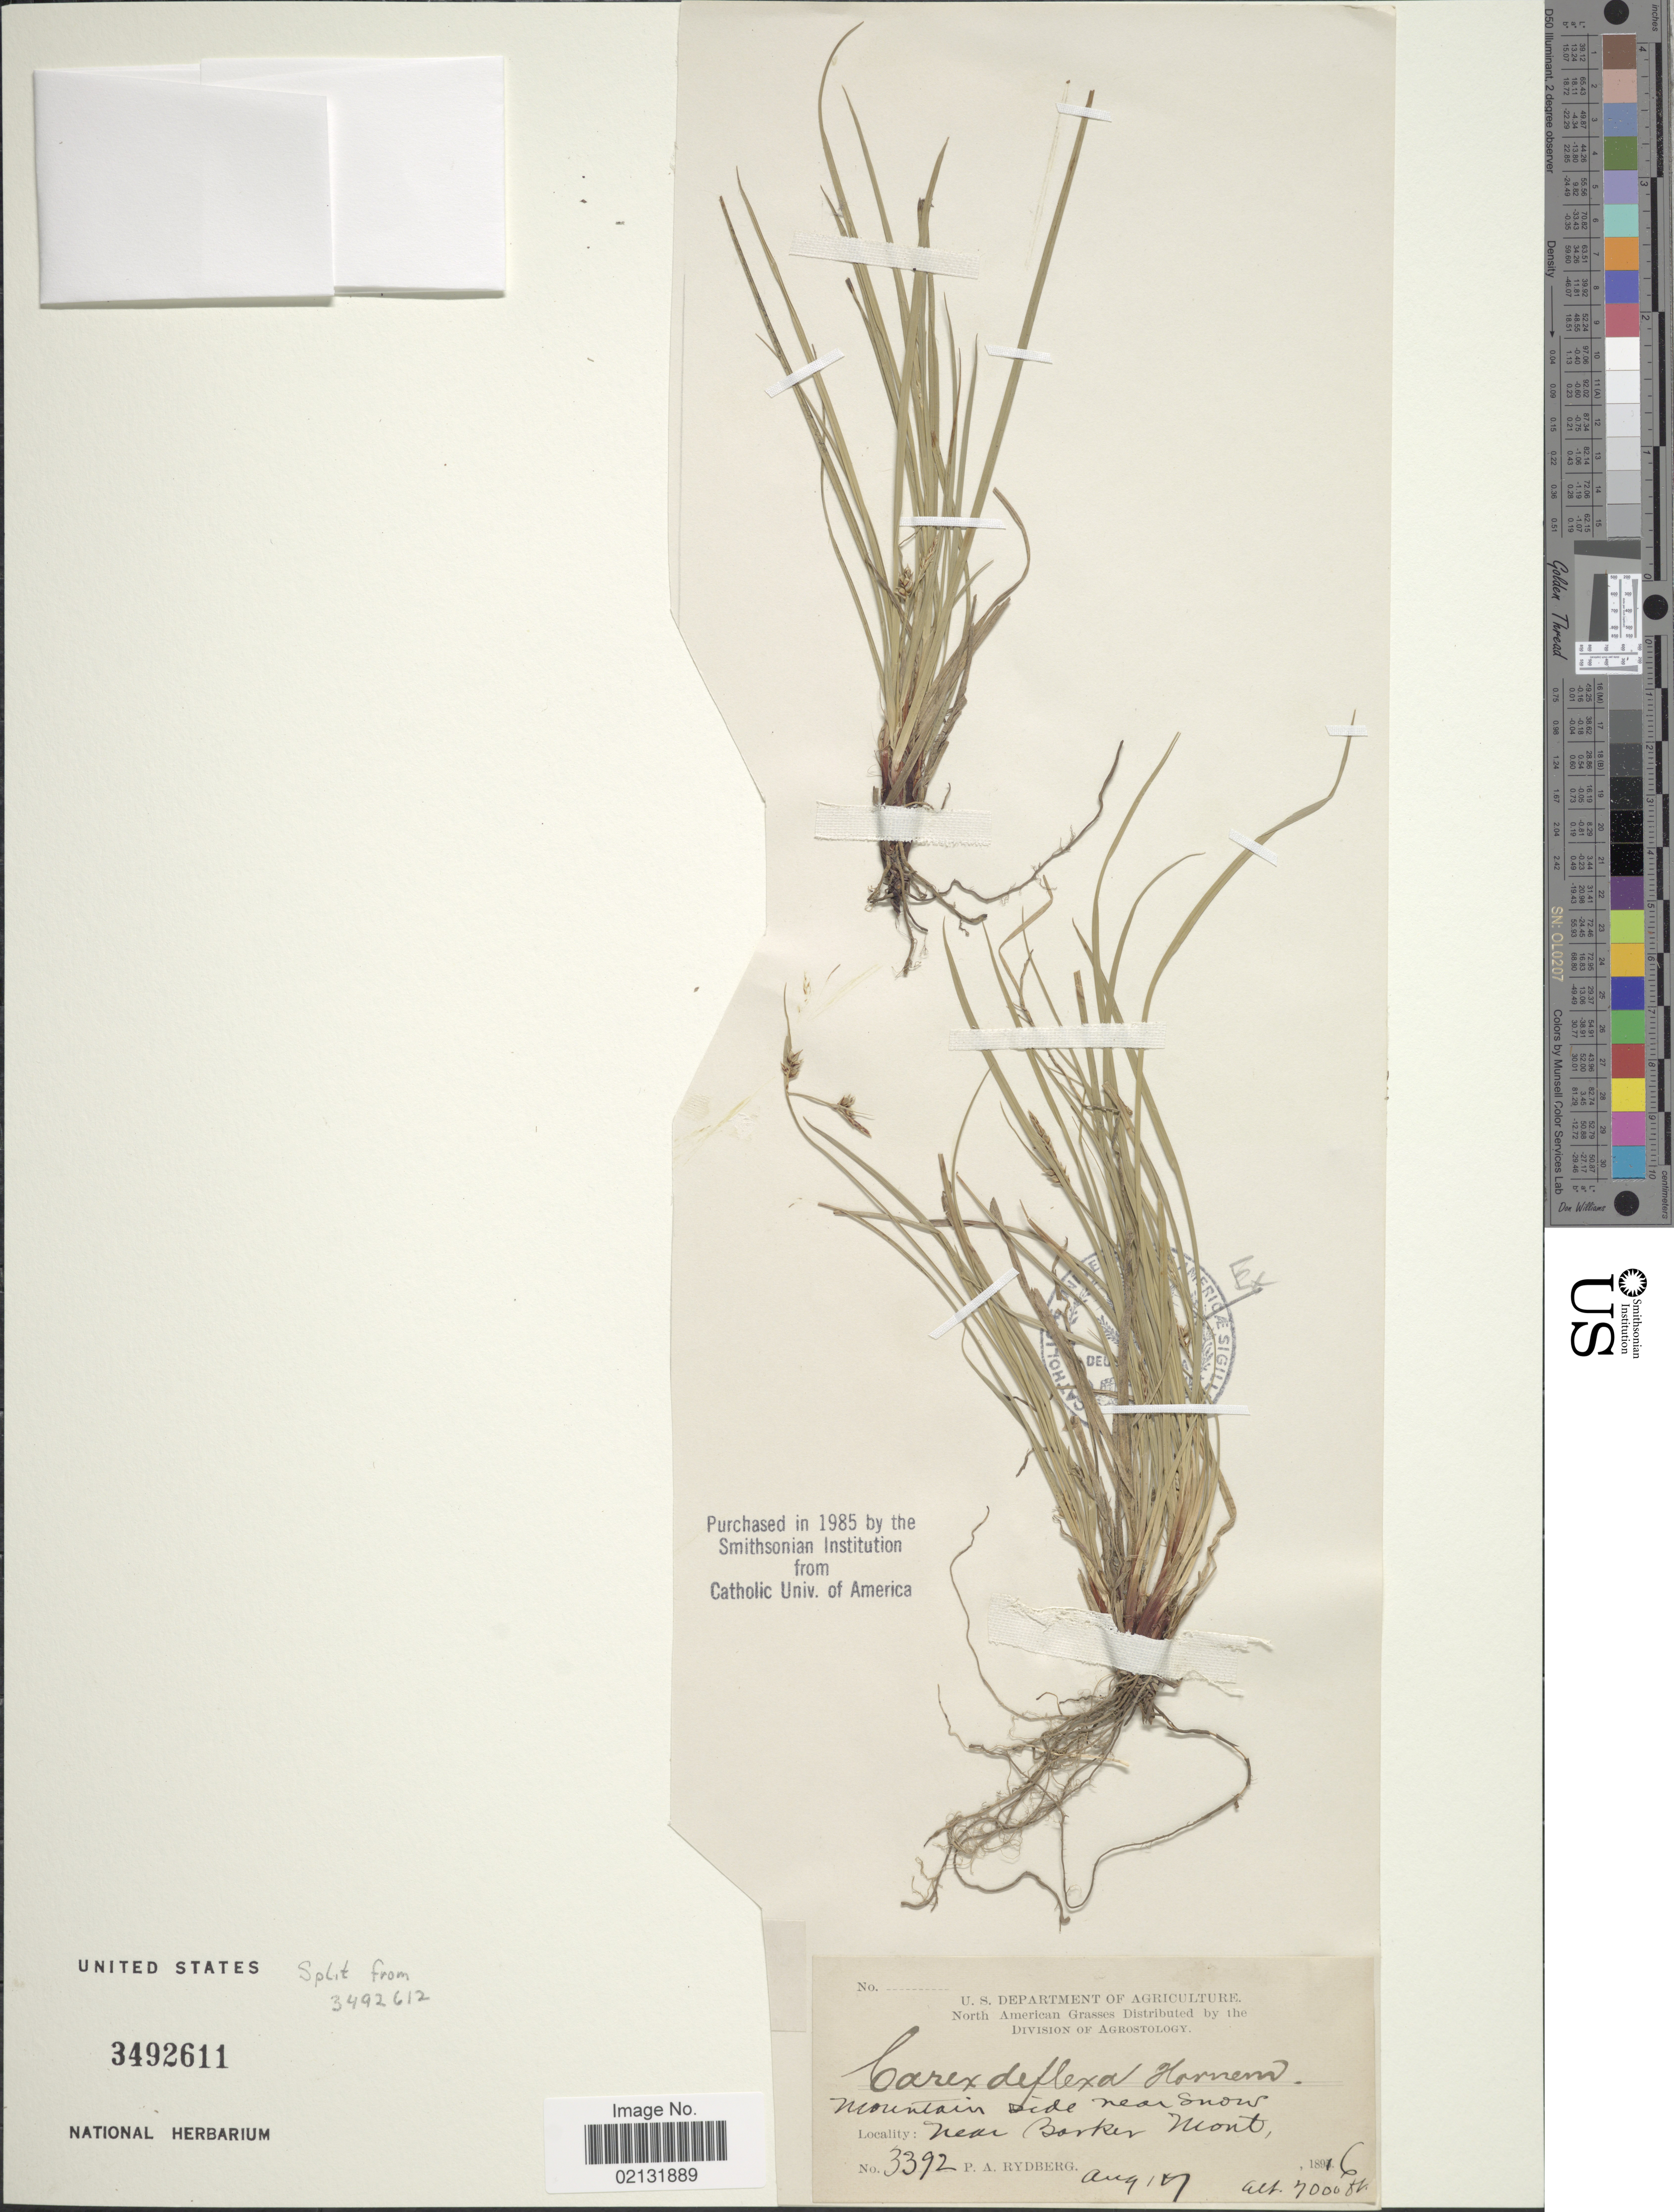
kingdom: Plantae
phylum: Tracheophyta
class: Liliopsida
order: Poales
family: Cyperaceae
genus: Carex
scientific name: Carex rossii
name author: Boott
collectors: P. A. Rydberg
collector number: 3392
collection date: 1896-08-17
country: United States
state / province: Montana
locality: Mountain side near snow, near Barker Mont.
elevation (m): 2134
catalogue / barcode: US 3492611